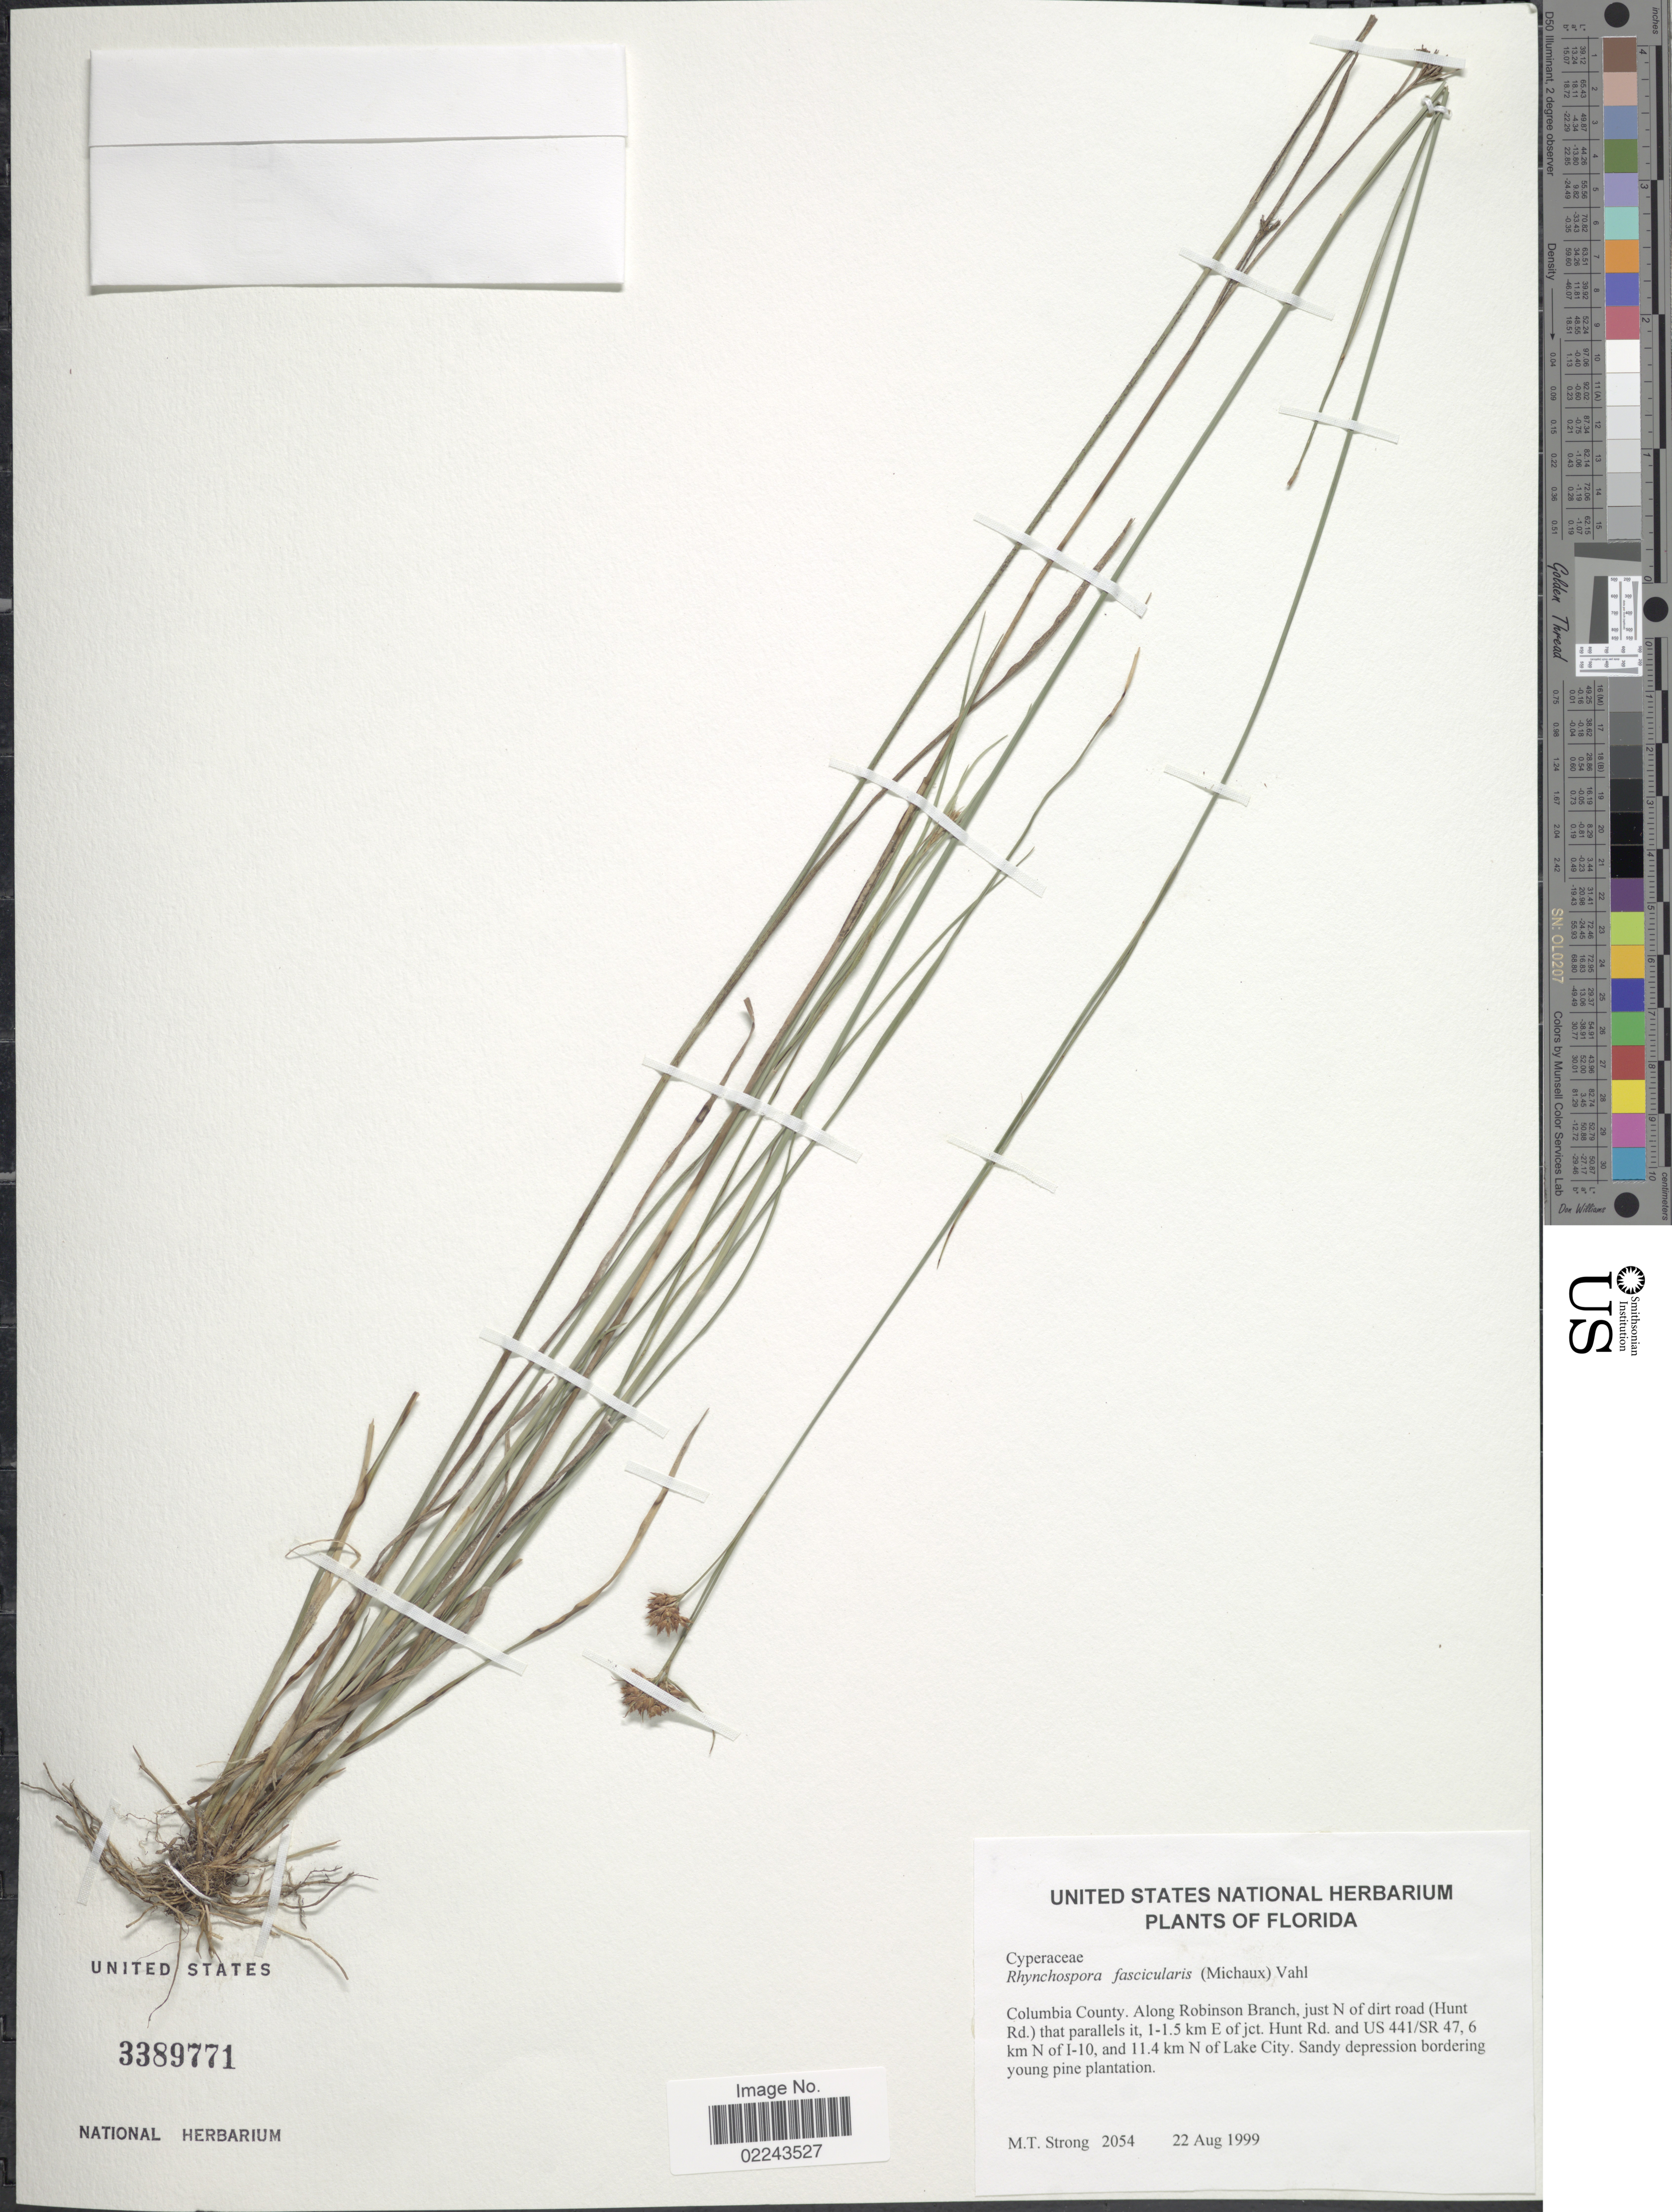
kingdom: Plantae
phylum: Tracheophyta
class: Liliopsida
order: Poales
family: Cyperaceae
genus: Rhynchospora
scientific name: Rhynchospora fascicularis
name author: (Michx.) Vahl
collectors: M. T. Strong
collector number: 2054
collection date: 1999-08-22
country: United States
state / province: Florida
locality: Columbia County, along Robinson Branch, just N of dirt road (Hunt Rd) that Parallels it, 1-1.5 km E of jct Hunt Rd and US 441/SR47.6 km N of I-10, and 11.4 km N of Lake City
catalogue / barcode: US 3389771